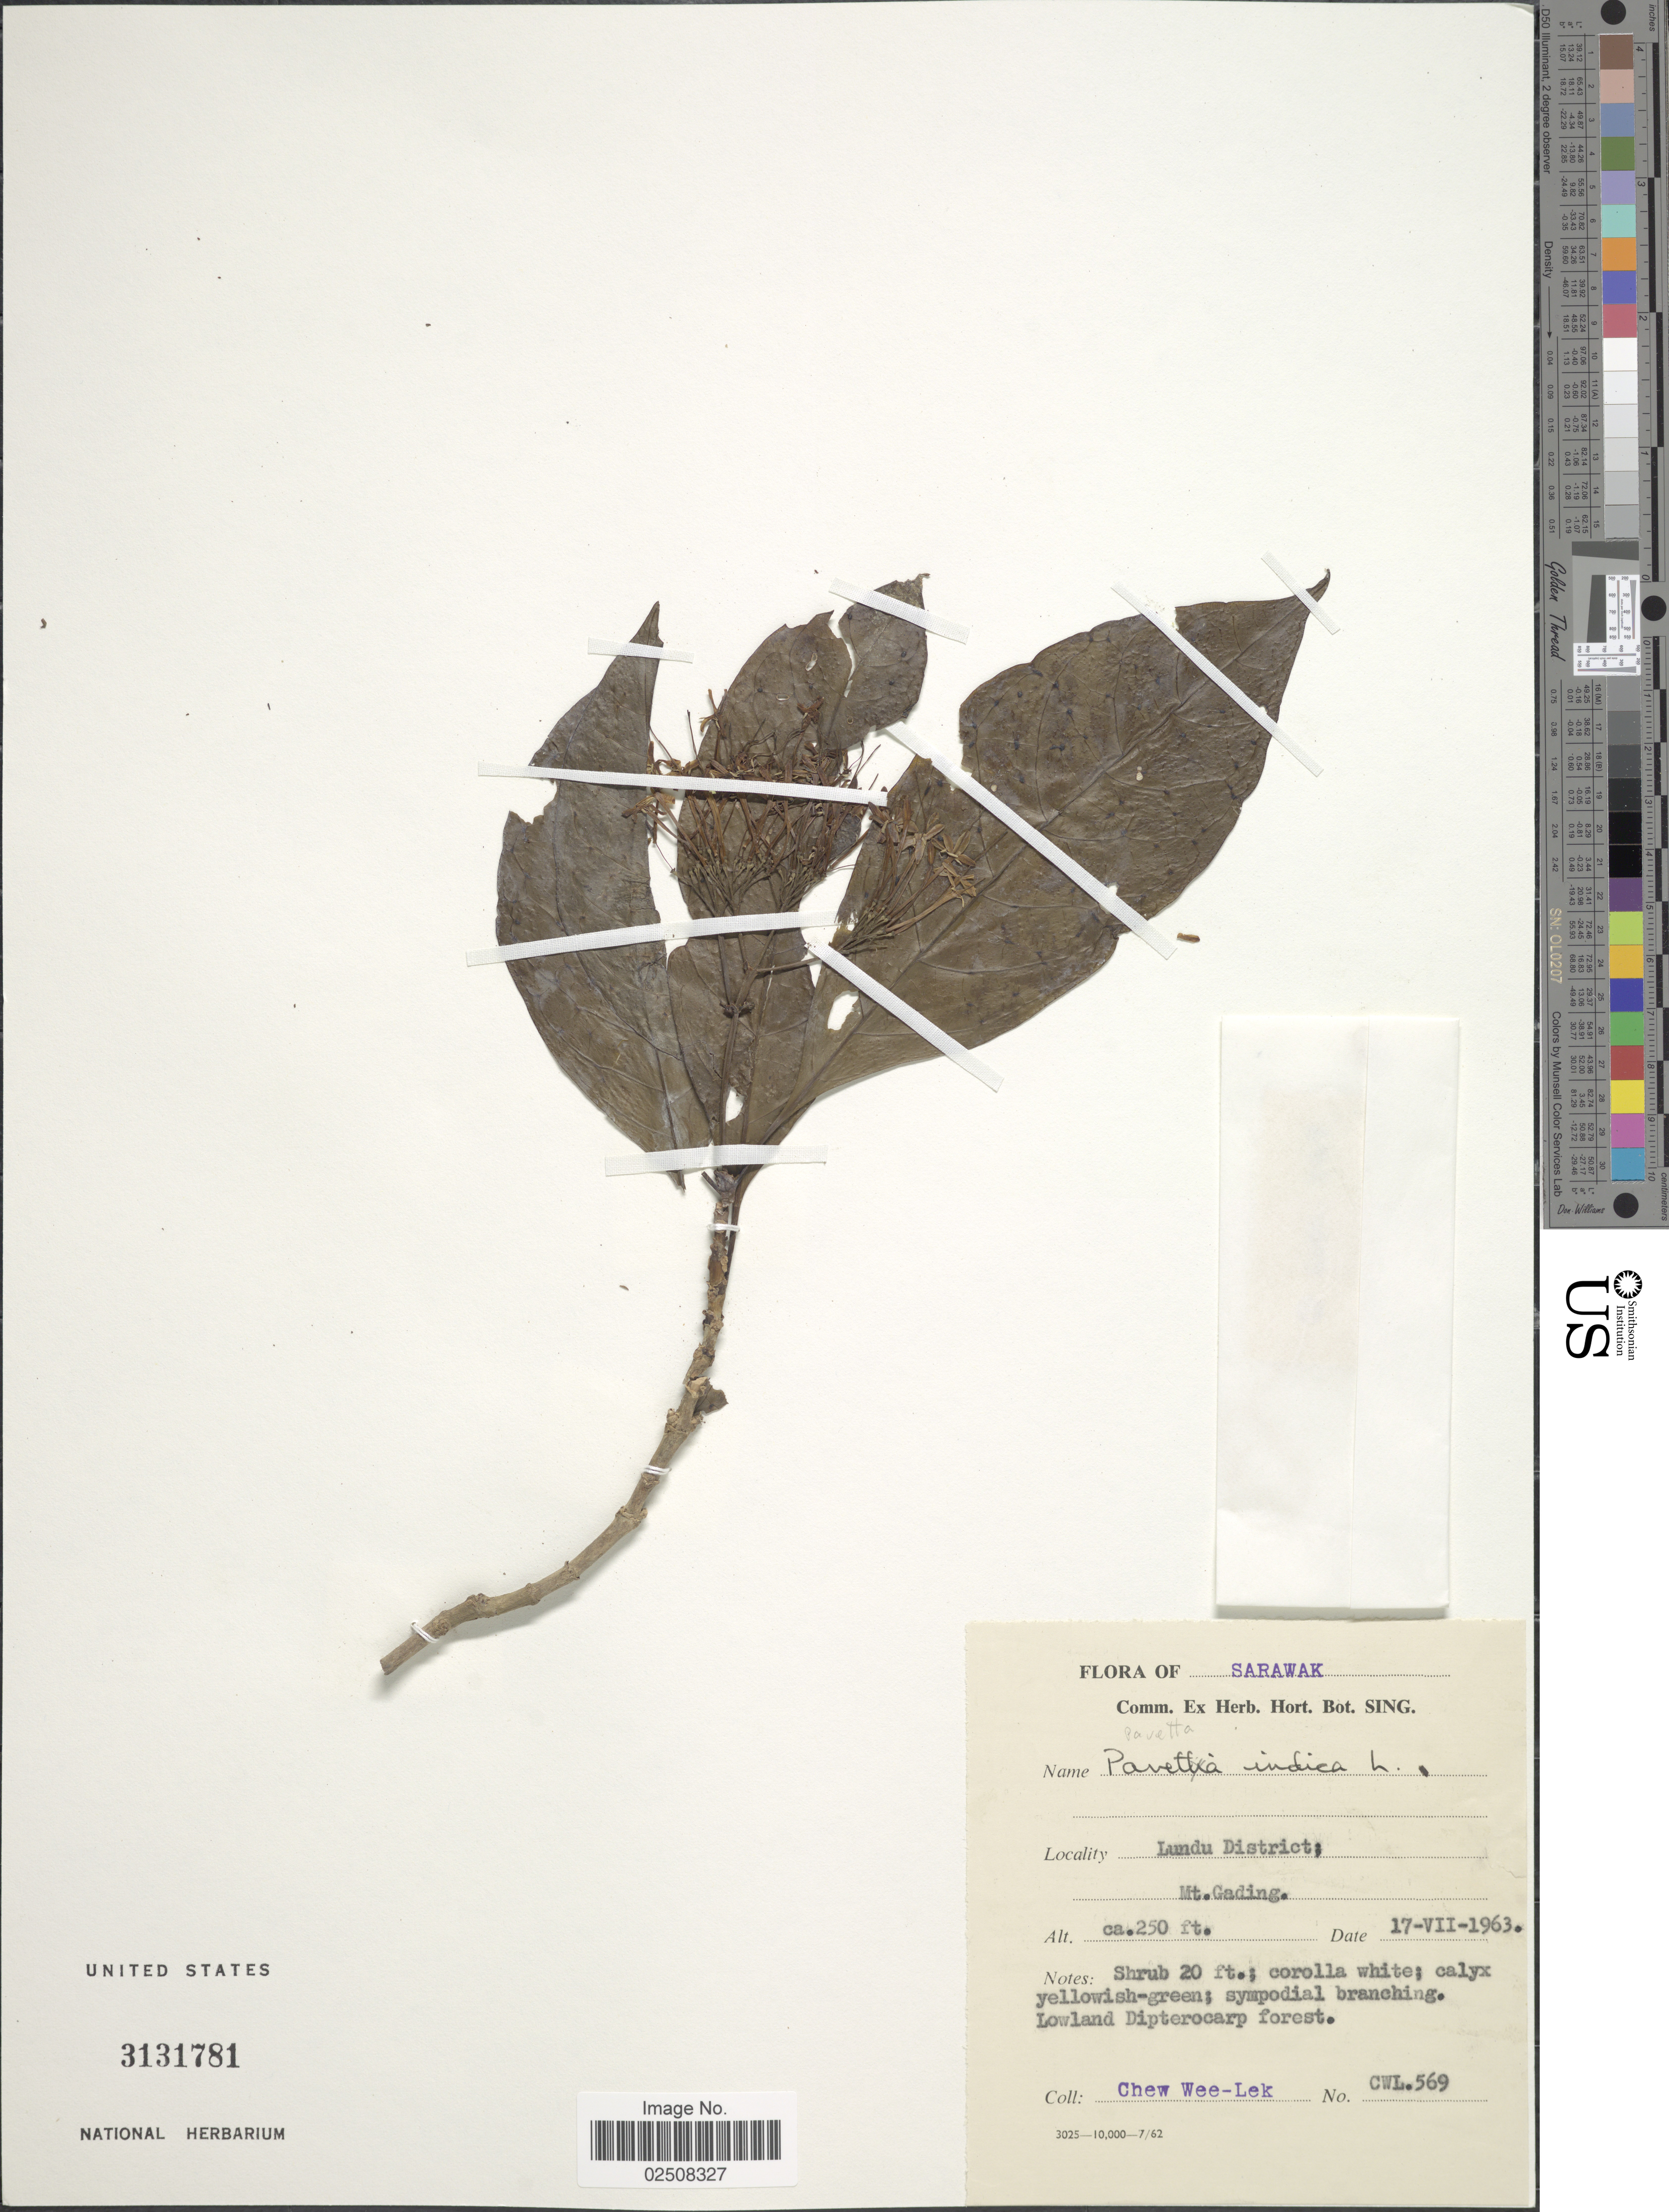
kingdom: Plantae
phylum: Tracheophyta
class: Magnoliopsida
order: Gentianales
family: Rubiaceae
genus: Pavetta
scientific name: Pavetta indica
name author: L.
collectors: W. Chew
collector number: CWL 569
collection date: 1963-07-17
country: Malaysia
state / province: Sarawak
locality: Lundu District; Mt Gading, Lowland Dipterocarp forest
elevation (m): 76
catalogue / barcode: US 3131781